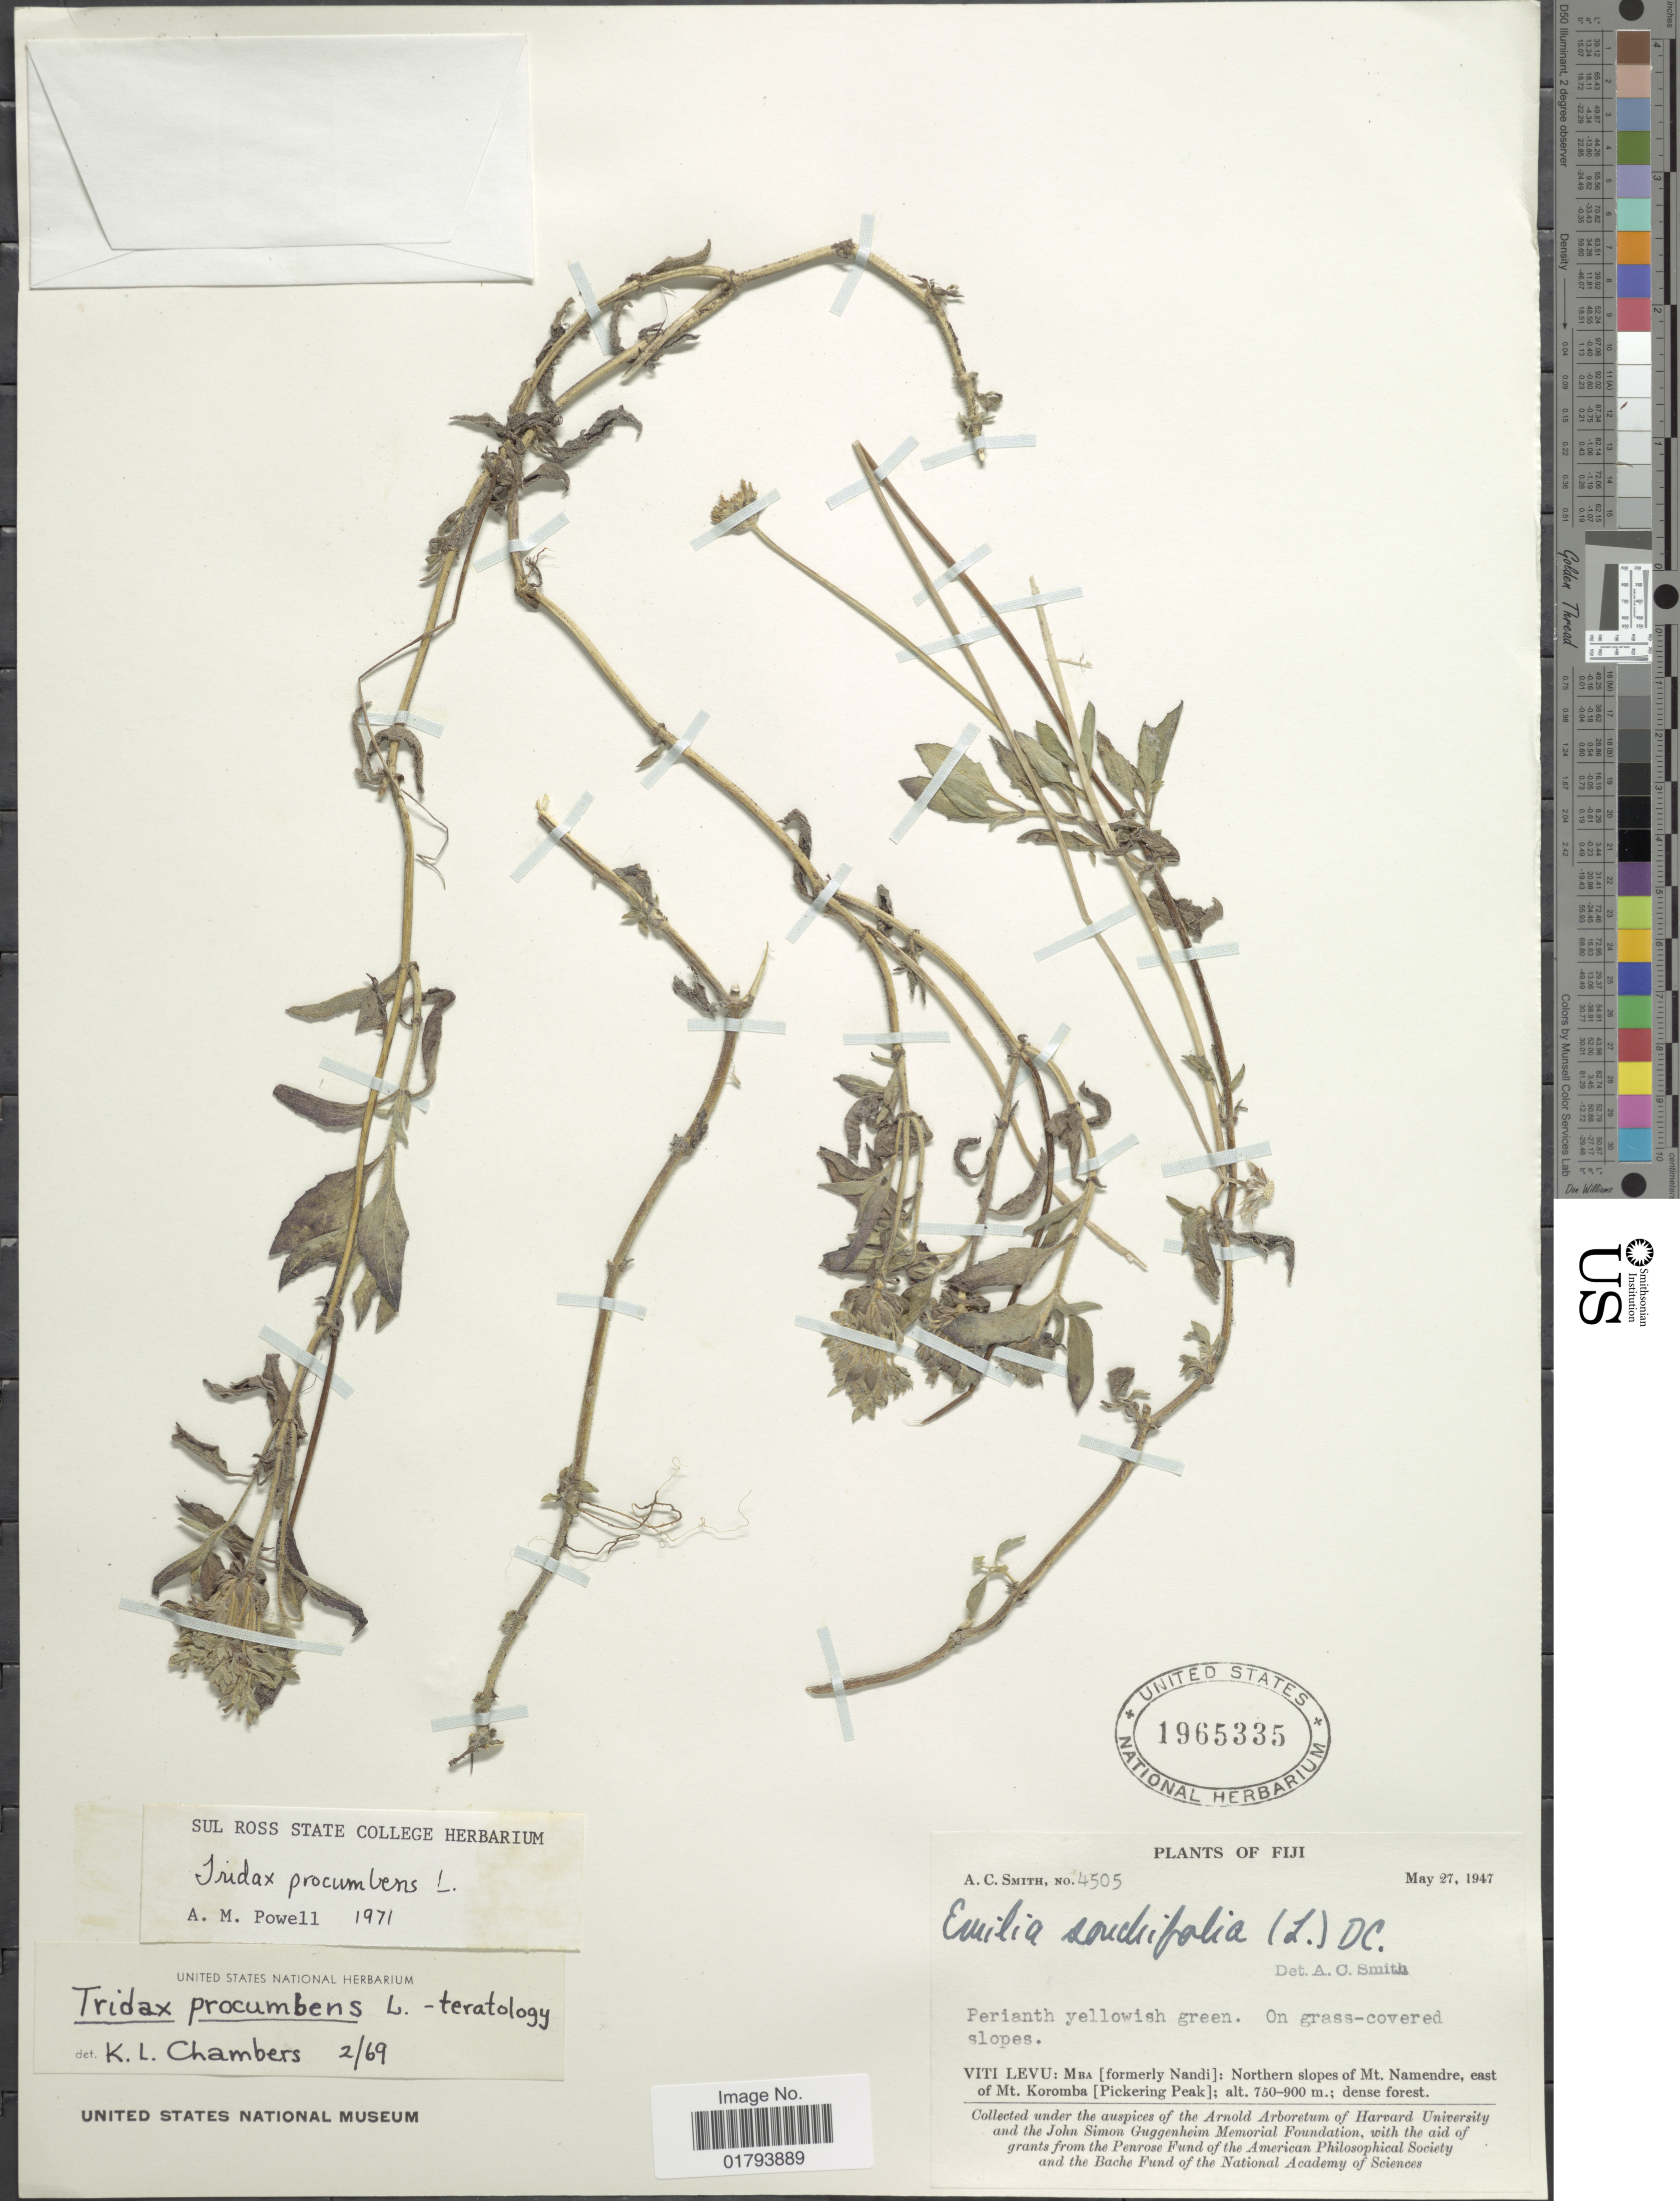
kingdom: Plantae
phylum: Tracheophyta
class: Magnoliopsida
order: Asterales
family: Asteraceae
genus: Tridax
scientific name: Tridax procumbens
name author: L.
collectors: A. C. Smith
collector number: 4505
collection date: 1947-05-27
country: Fiji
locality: Viti Levu: Mba: (formerly Nandi): Northern slopes of Mt. Namendre, east of Mt. Koromba (Pickering Peak)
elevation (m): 750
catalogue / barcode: US 1965335